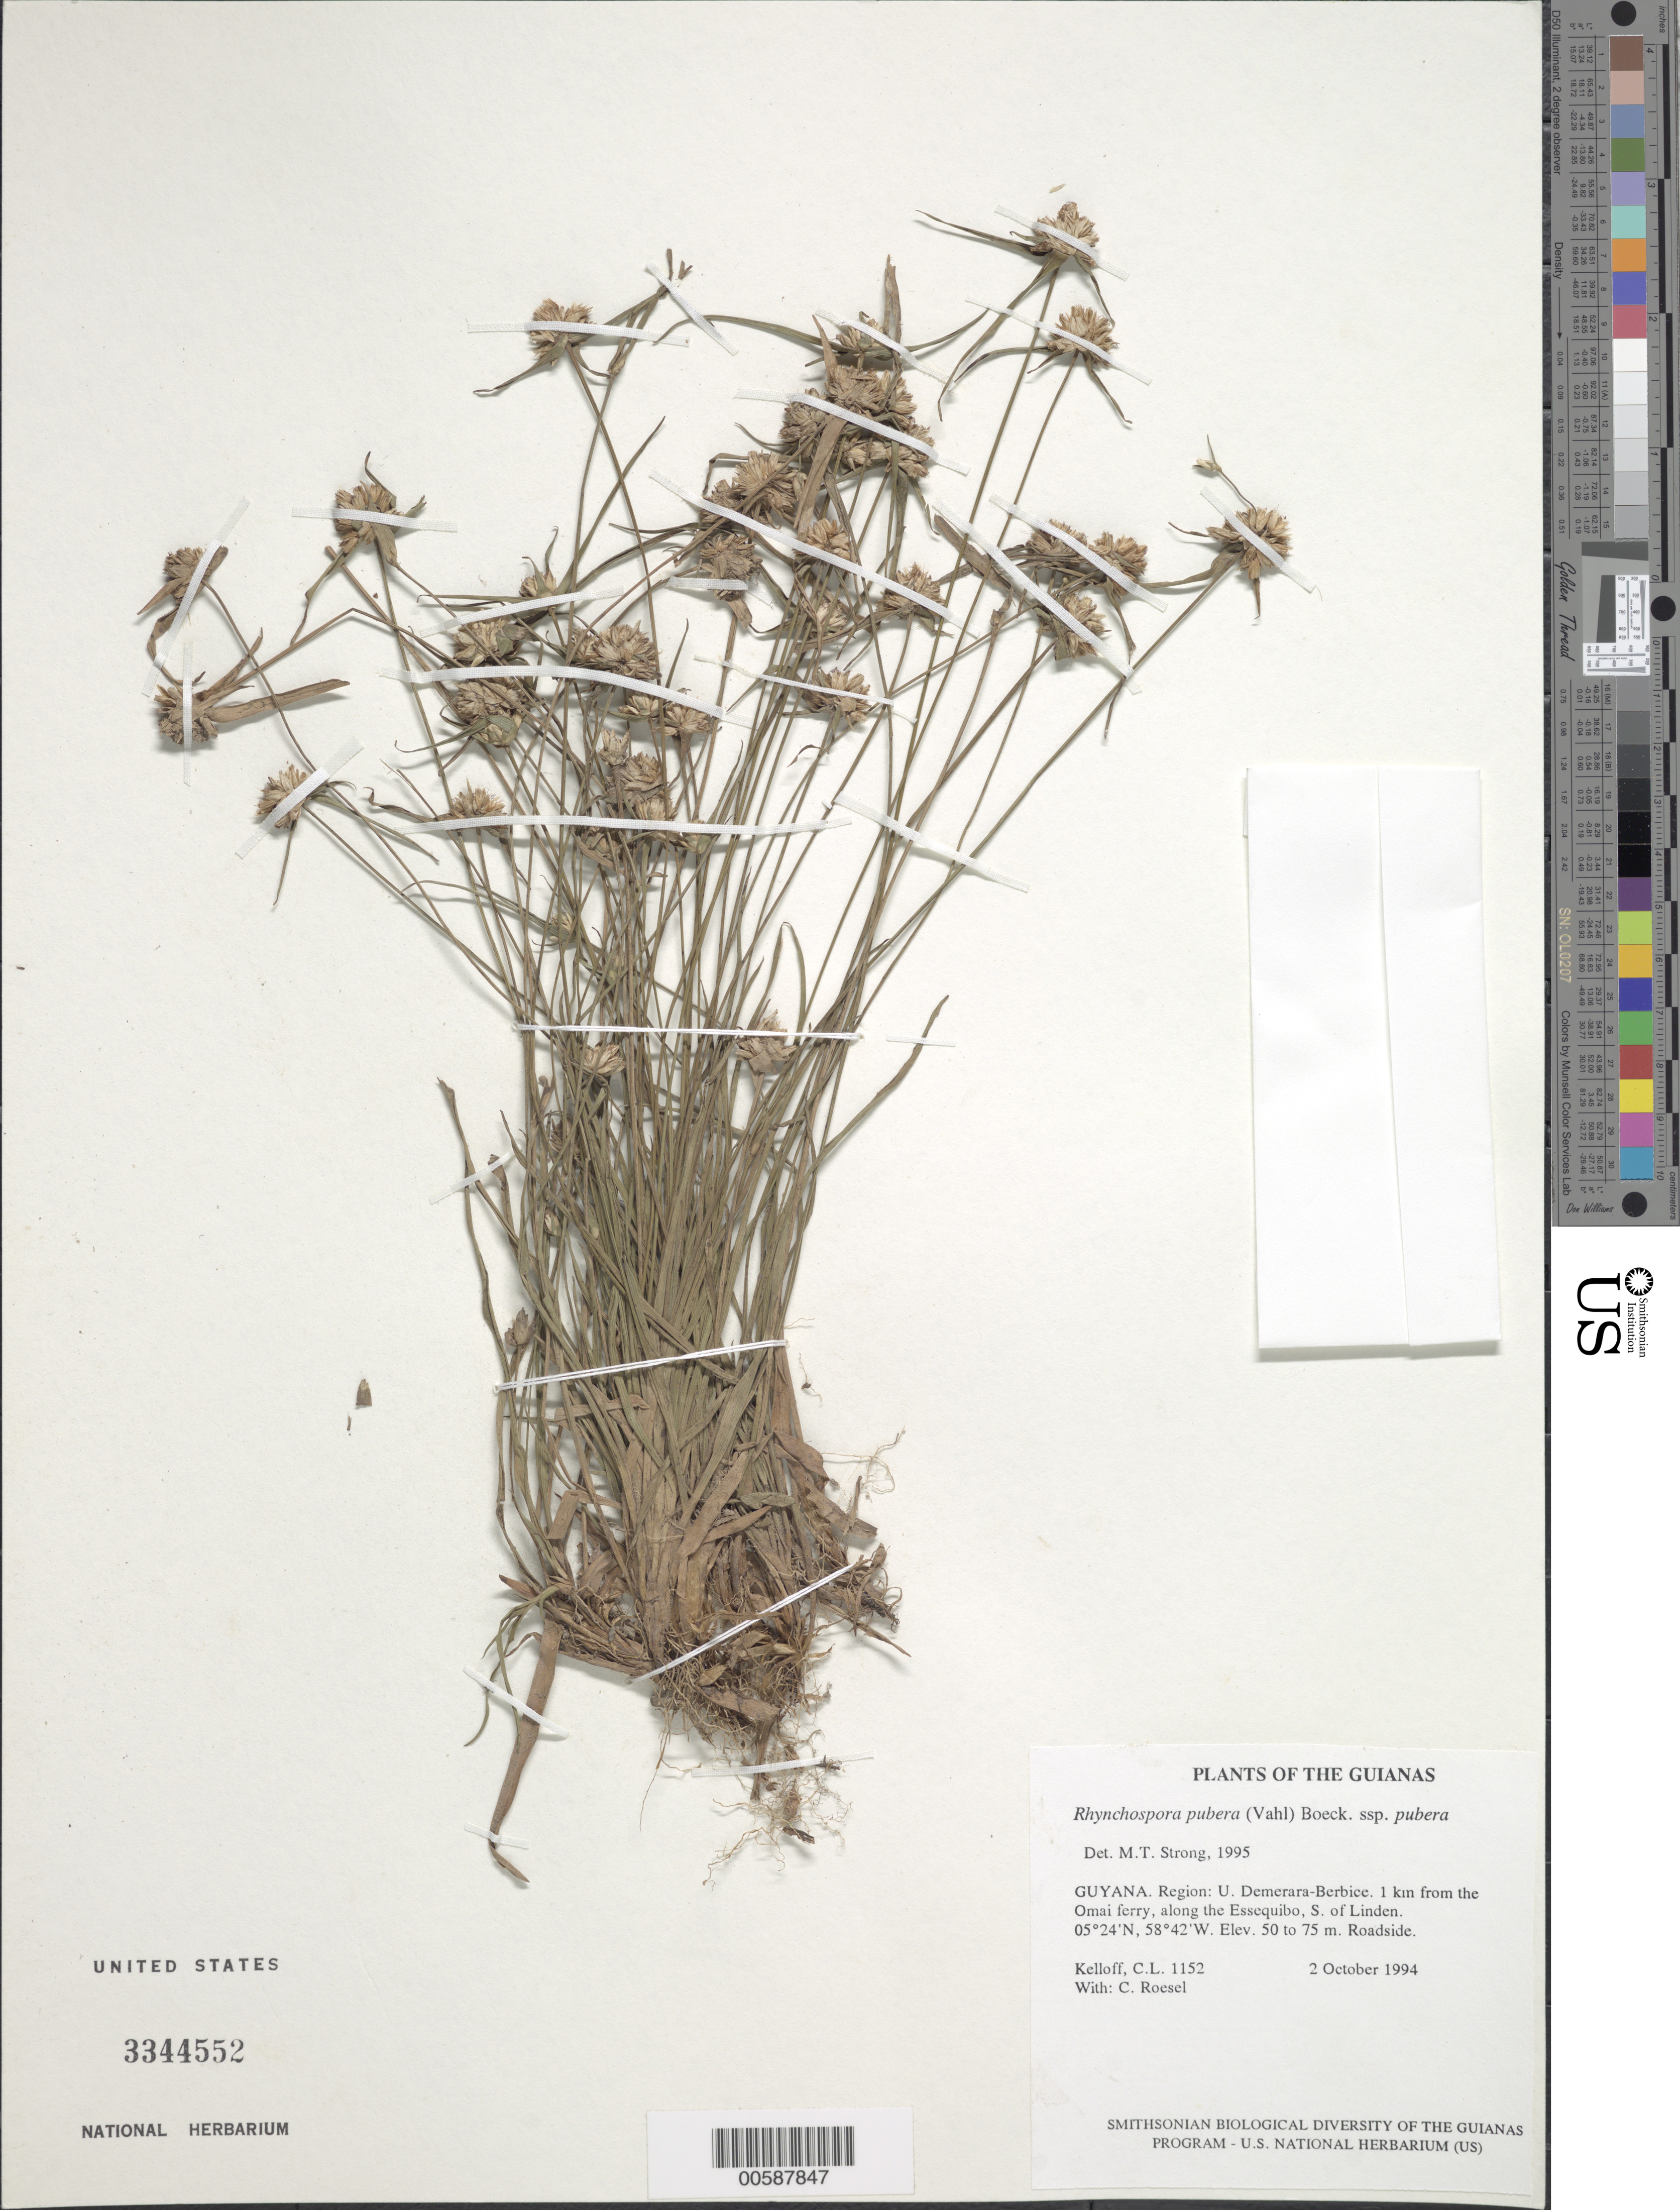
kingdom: Plantae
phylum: Tracheophyta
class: Liliopsida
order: Poales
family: Cyperaceae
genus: Rhynchospora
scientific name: Rhynchospora pubera subsp. pubera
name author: (Vahl) Boeckeler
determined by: Strong, M. T., (US), Smithsonian Institution - National Museum of Natural History (UNITED STATES)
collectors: C. L. Kelloff & C. S. Roesel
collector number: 1152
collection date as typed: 2 October 1994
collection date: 1994-10-02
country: Guyana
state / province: U. Demerara-Berbice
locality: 1 km from the Omai ferry, along the Essequibo, S. of Linden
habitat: Roadside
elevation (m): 50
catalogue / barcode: US 3344552